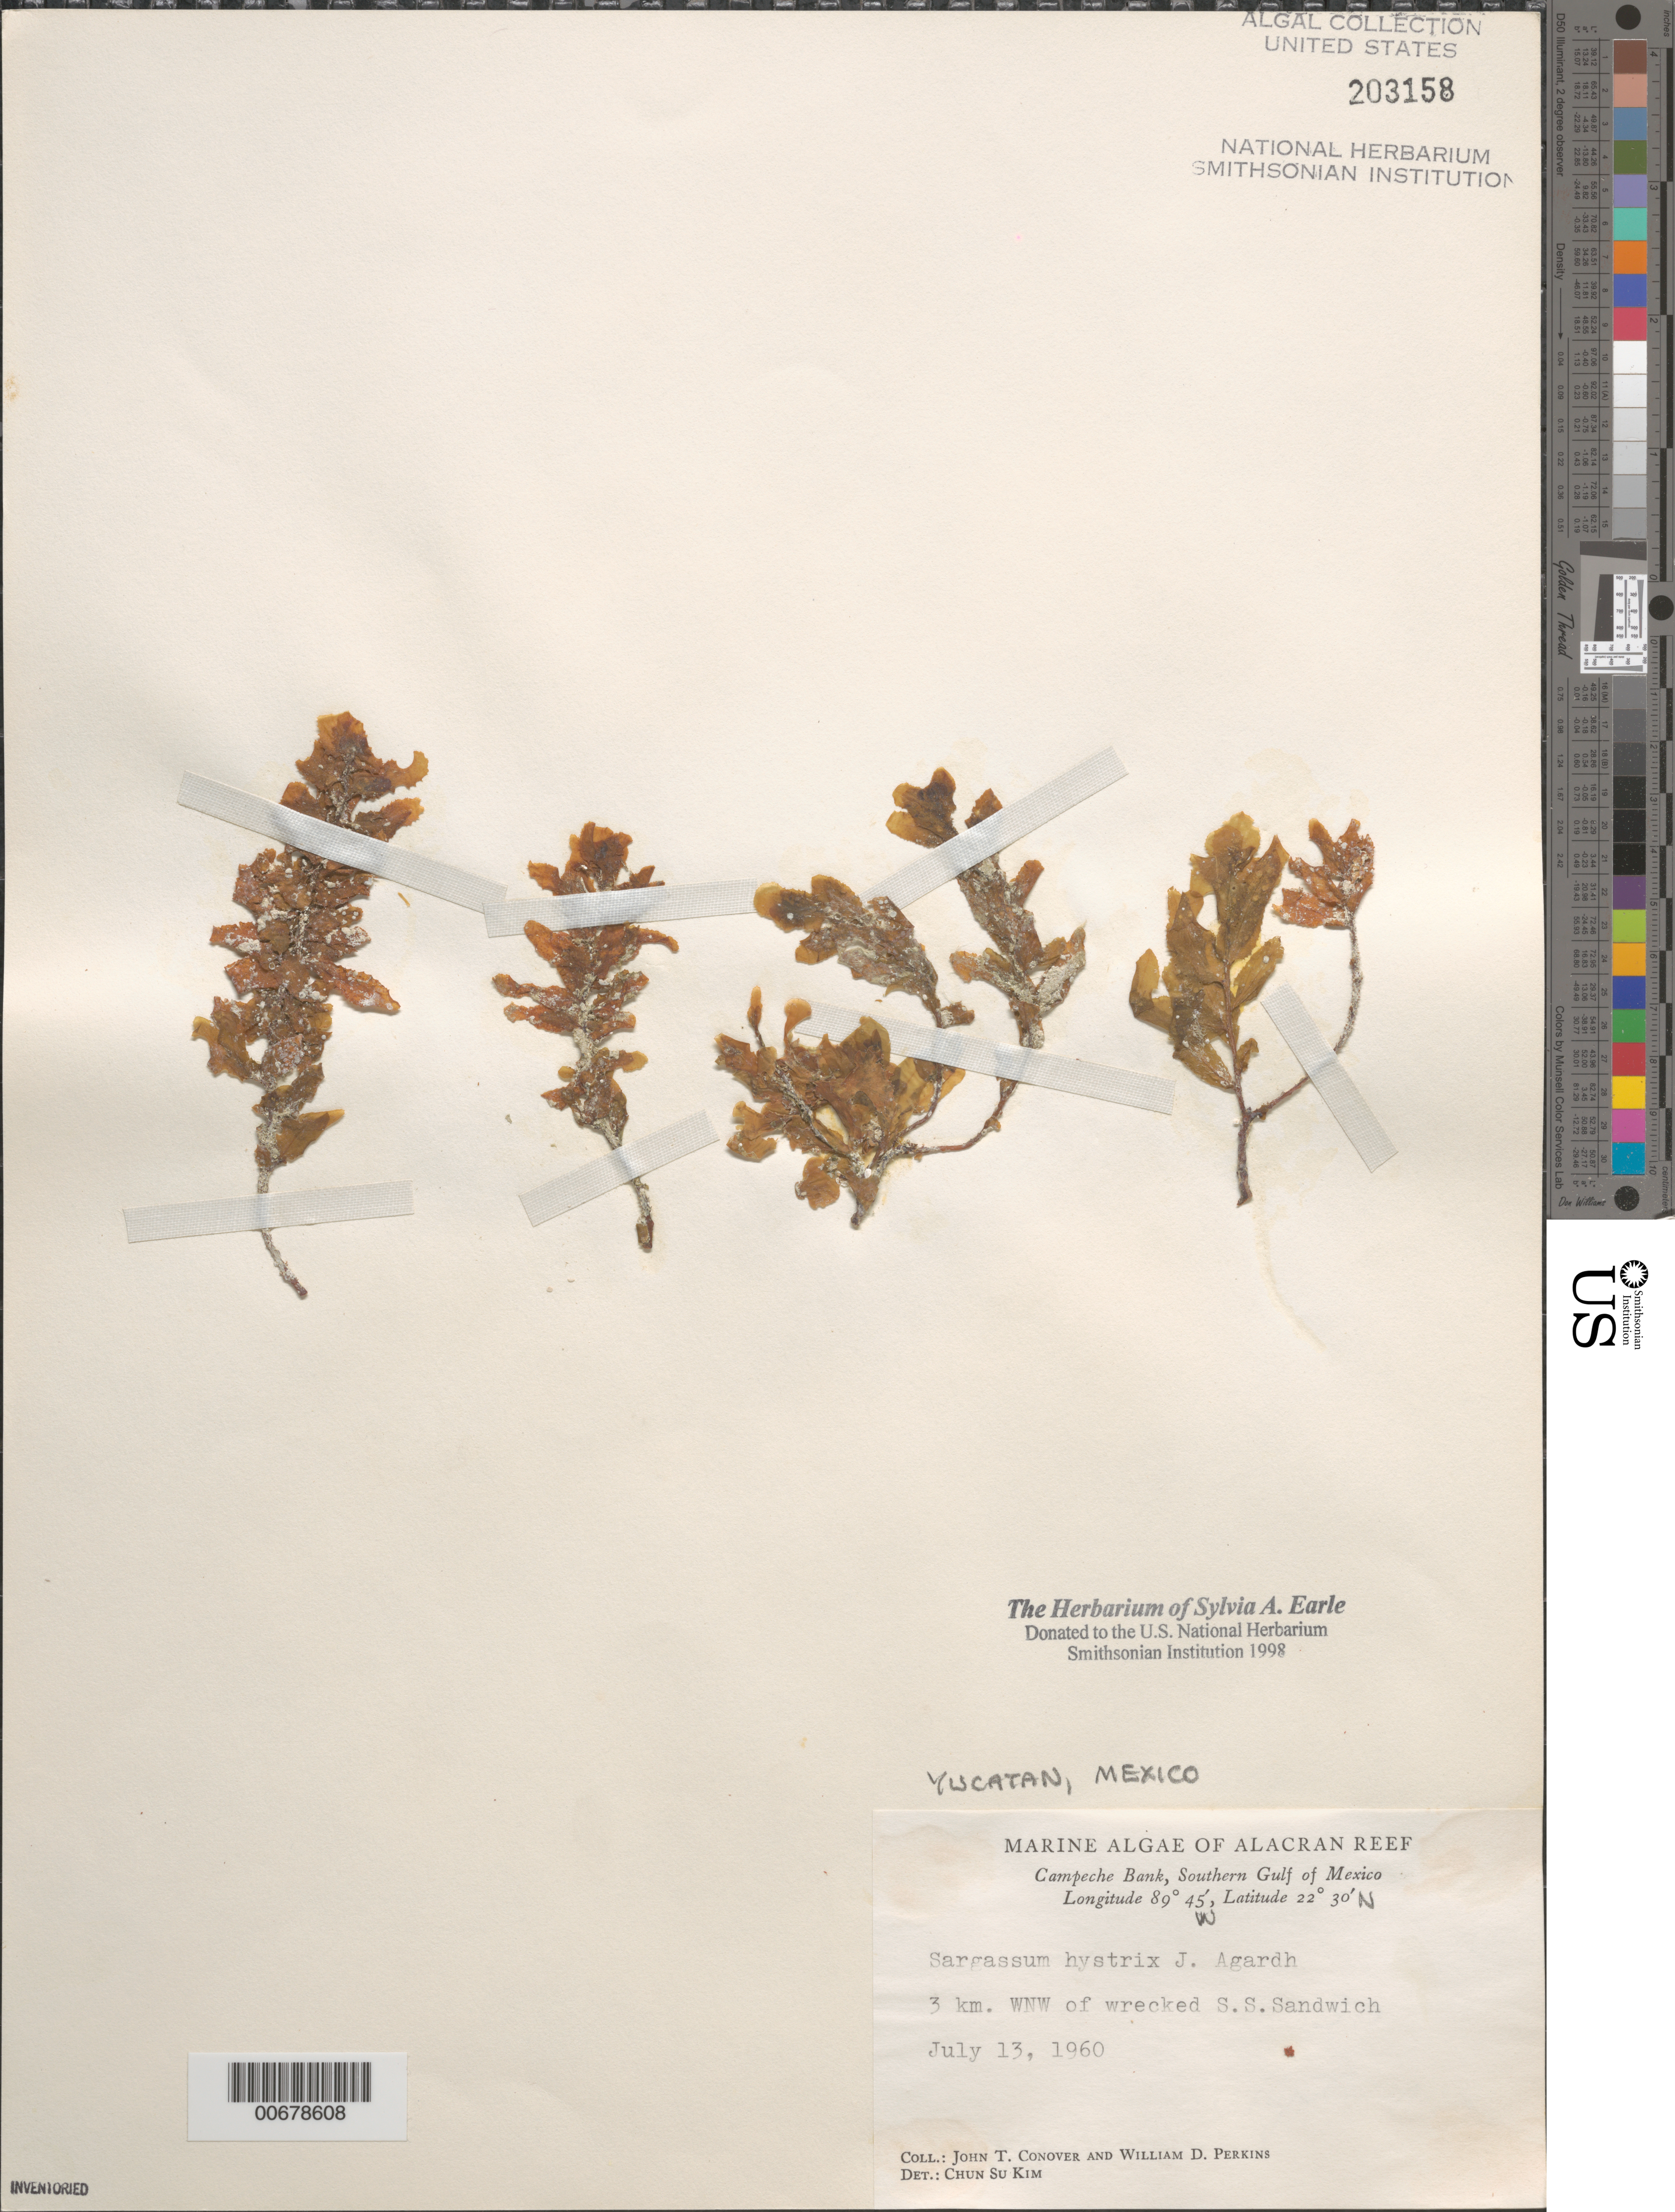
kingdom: Chromista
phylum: Ochrophyta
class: Phaeophyceae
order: Fucales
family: Sargassaceae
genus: Sargassum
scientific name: Sargassum hystrix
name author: J. Agardh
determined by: Kim, Chun Su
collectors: J. T. Conover & W. D. Perkins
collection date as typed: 13 Jul 1960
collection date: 1960-07-13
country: Mexico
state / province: Yucatán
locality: Alacran Reef, Campeche Bank, 3 km west northwest of wrecked S.S. Sandwich, southern Gulf of Mexico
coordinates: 22 30' N, 89 45' W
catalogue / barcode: US 203158